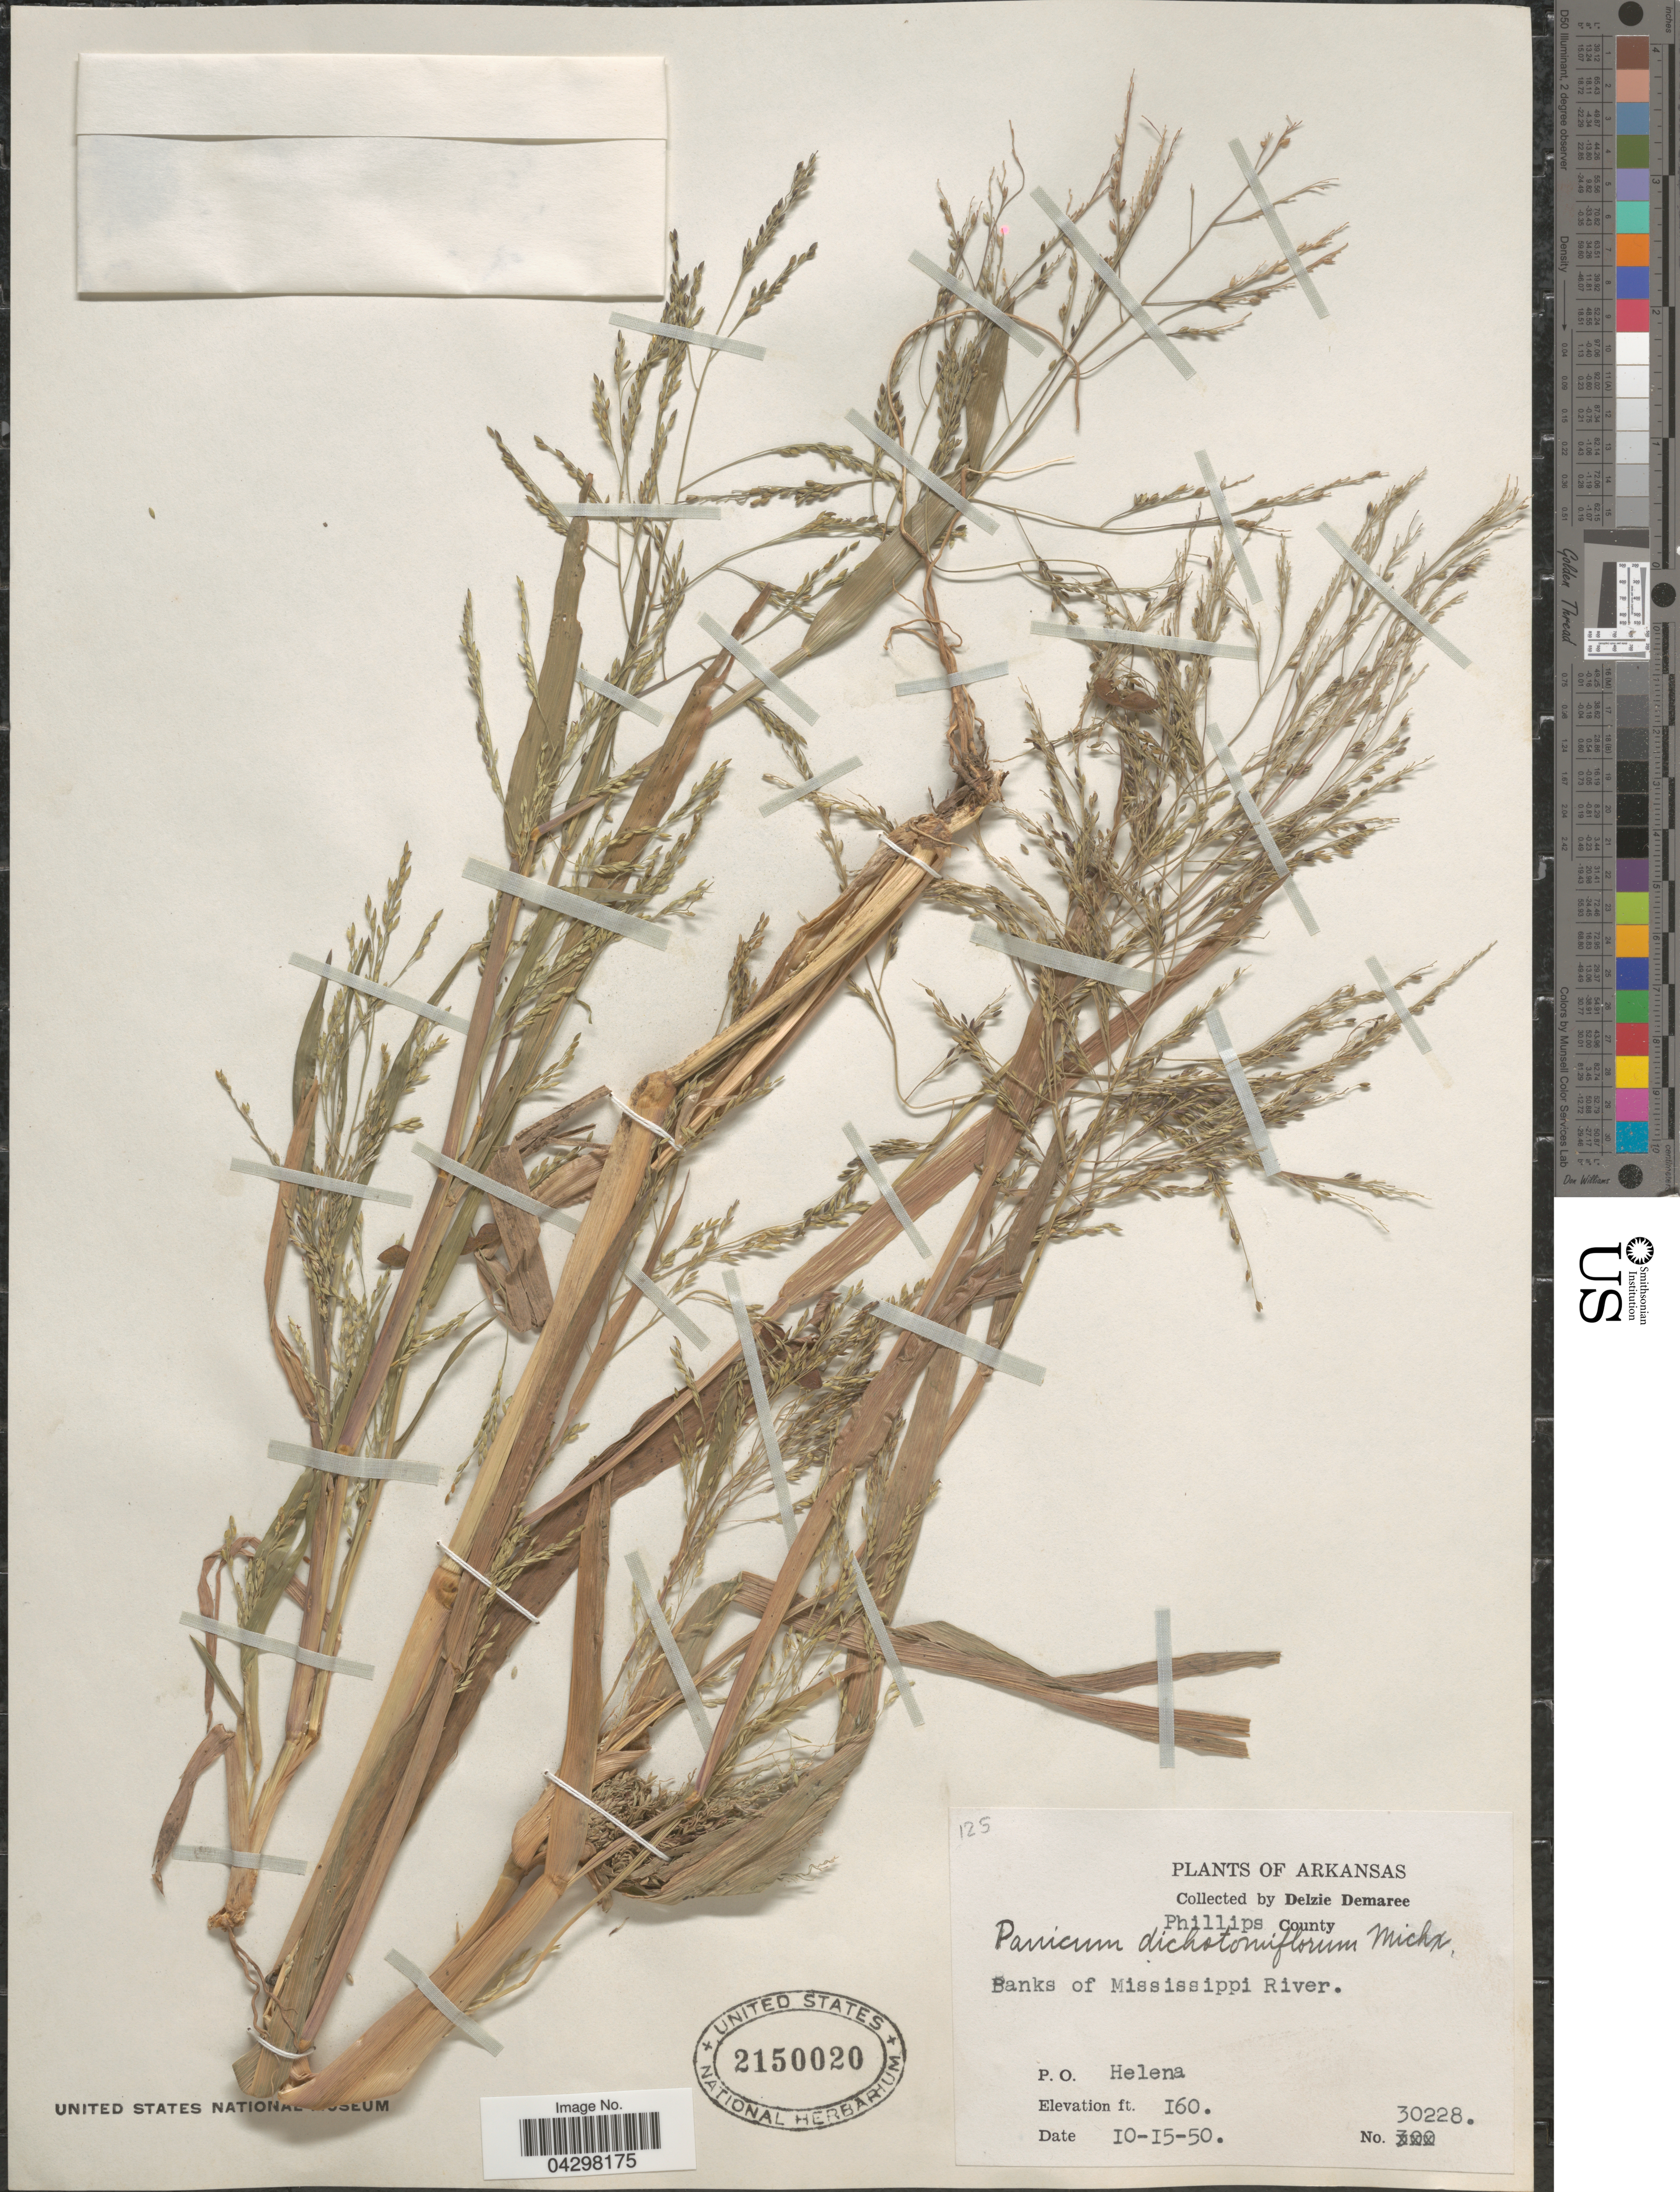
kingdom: Plantae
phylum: Tracheophyta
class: Liliopsida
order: Poales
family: Poaceae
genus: Panicum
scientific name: Panicum dichotomiflorum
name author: Michx.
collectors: D. Demaree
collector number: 30228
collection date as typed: Transcribed d/m/y: 15/10/50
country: United States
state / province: Arkansas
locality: Phillips County. Banks of Mississippi River. P. O. Helena.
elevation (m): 49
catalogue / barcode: US 2150020